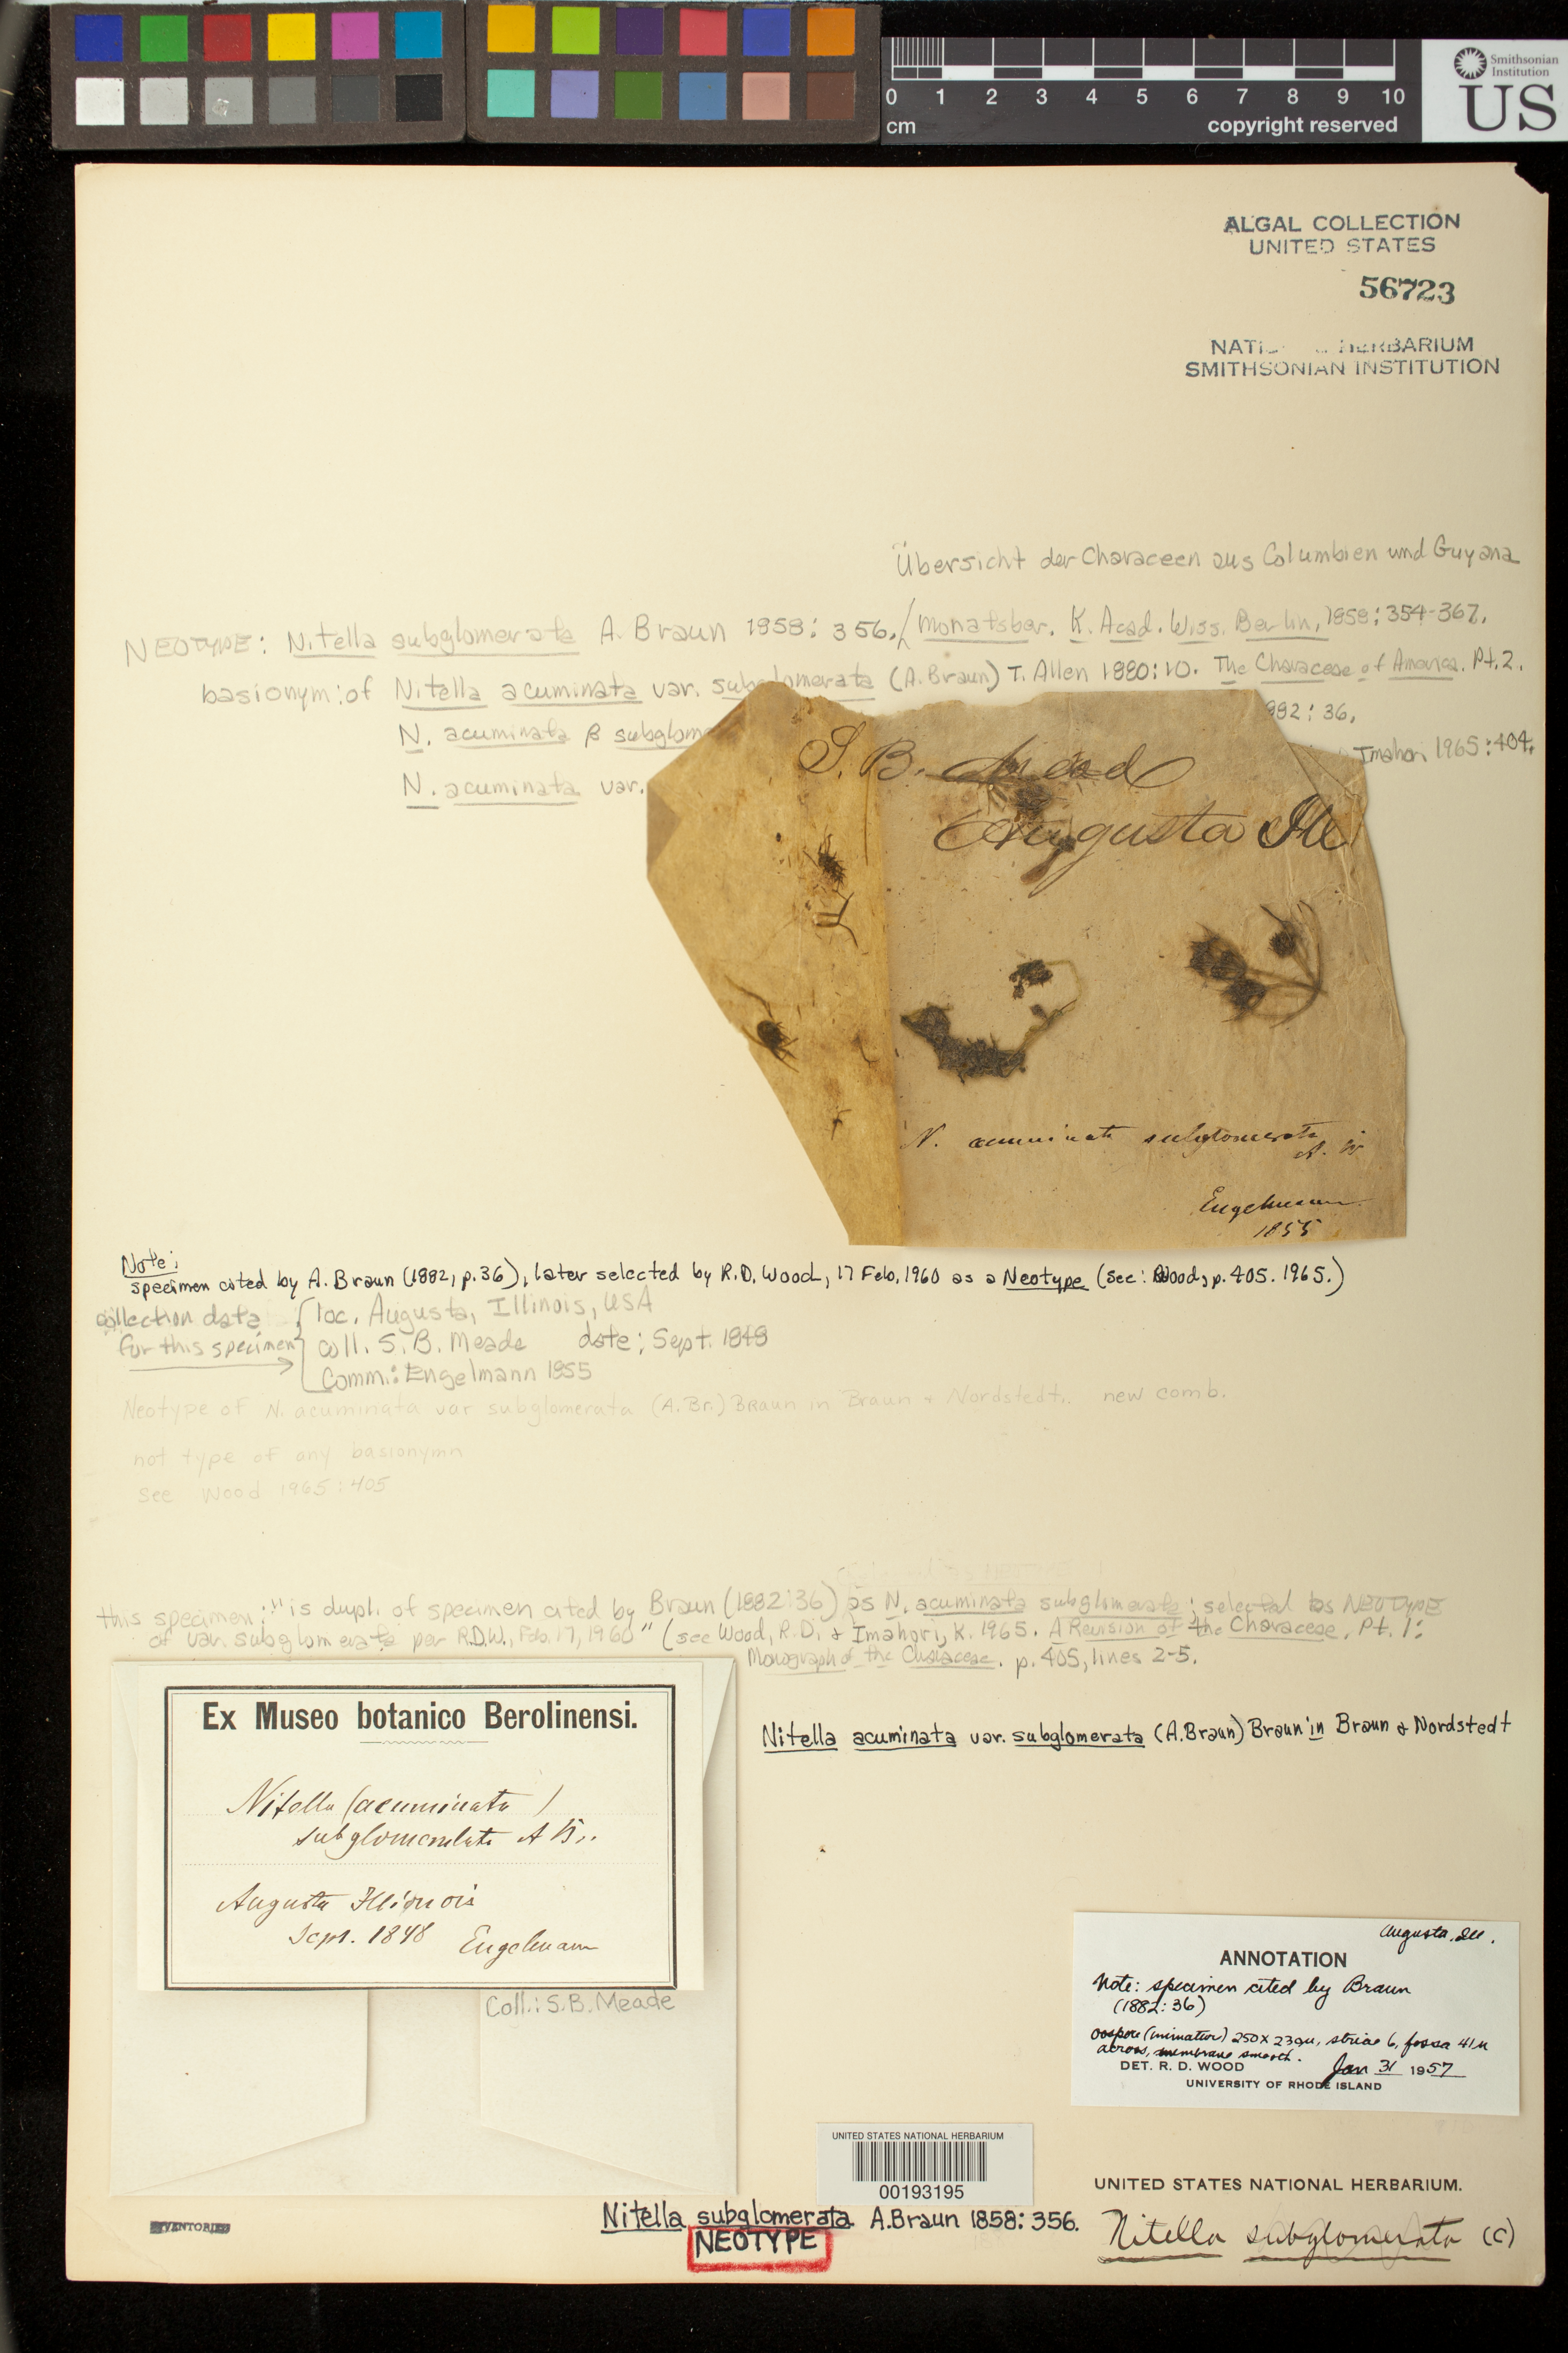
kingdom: Plantae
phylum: Charophyta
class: Charophyceae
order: Charales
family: Characeae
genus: Nitella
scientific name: Nitella subglomerata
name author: A. Braun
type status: Neotype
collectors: S. Meade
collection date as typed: Sep 1848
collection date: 1848-09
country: United States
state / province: Illinois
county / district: Hancock County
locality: Augusta [communic. by Engelmann, 1855]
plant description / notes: Note on sheet: Neotype of Nitella acuminata var. subglomerata (A. Br.) Braun in Braun & Nordstedt. new comb. not type of any basionymn. See Wood 1965:405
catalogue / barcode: US 56723